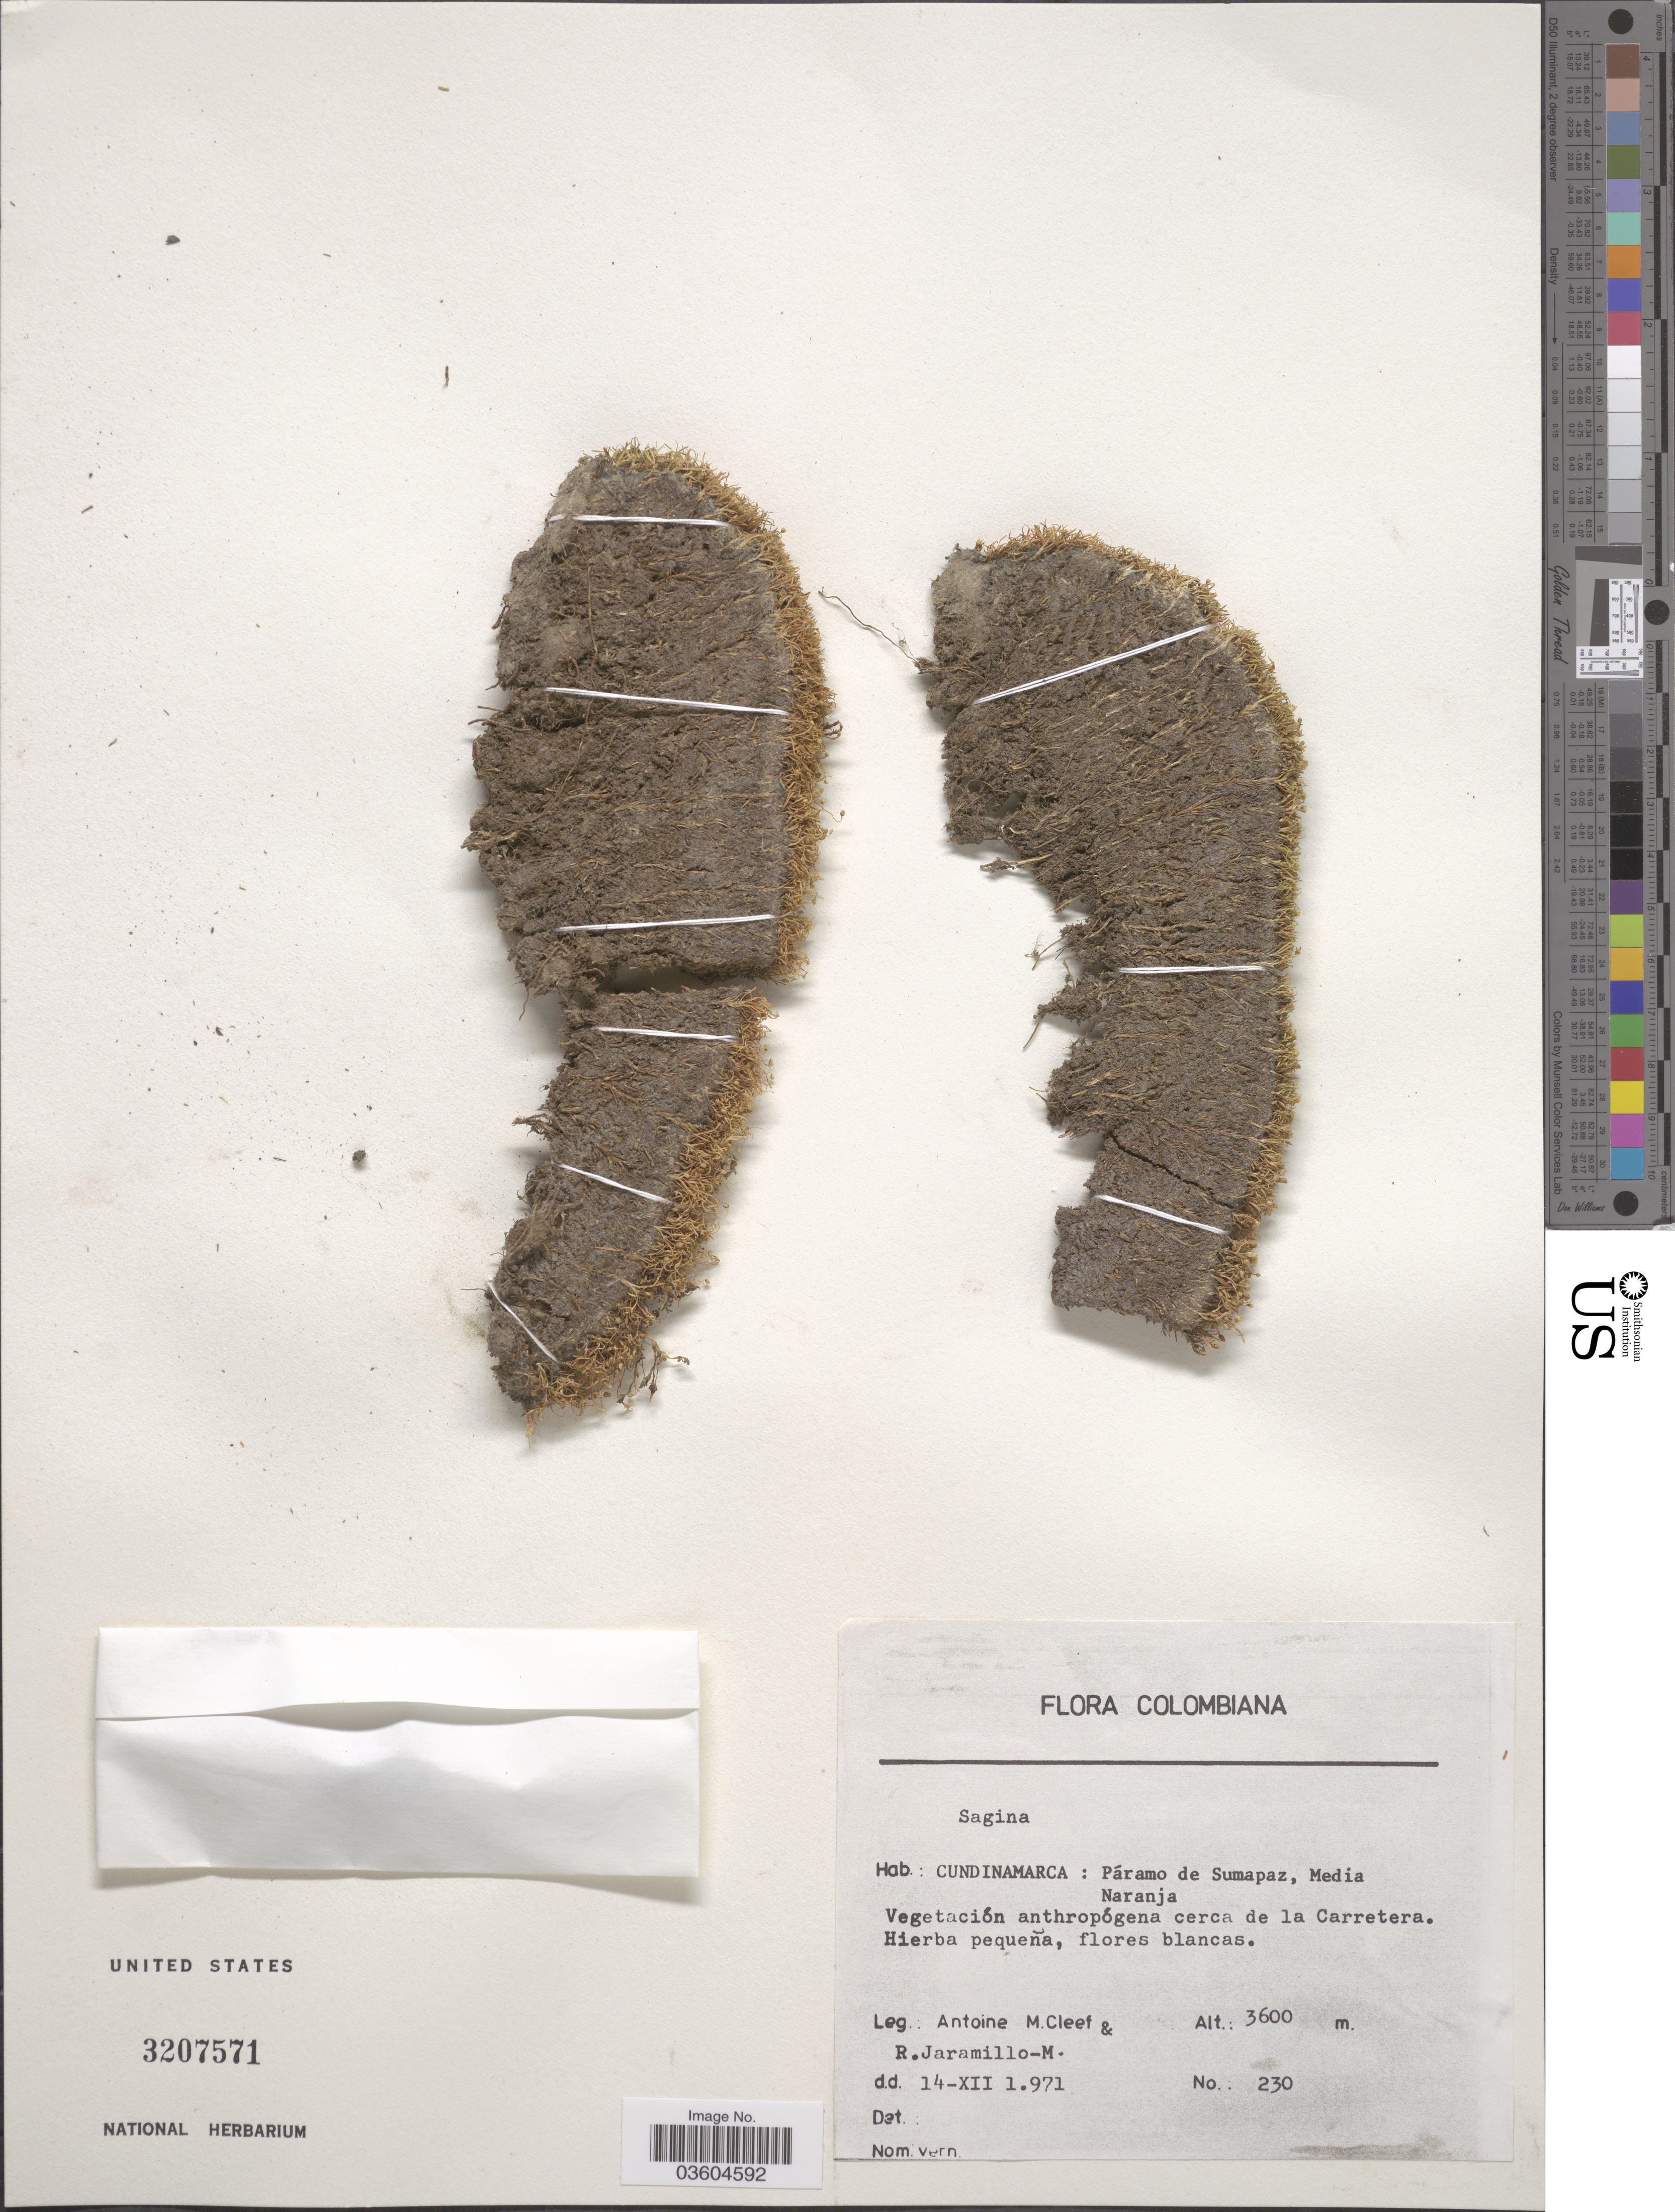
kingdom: Plantae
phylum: Tracheophyta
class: Magnoliopsida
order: Caryophyllales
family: Caryophyllaceae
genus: Sagina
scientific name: Sagina sp.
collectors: A. M. Cleef & R. Jaramillo M.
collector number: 230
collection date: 1971-12-14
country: Colombia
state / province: Cundinamarca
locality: Páramo de Sumapaz, Media Naranja. Cerca de la Carretera.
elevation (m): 3600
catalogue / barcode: US 3207571